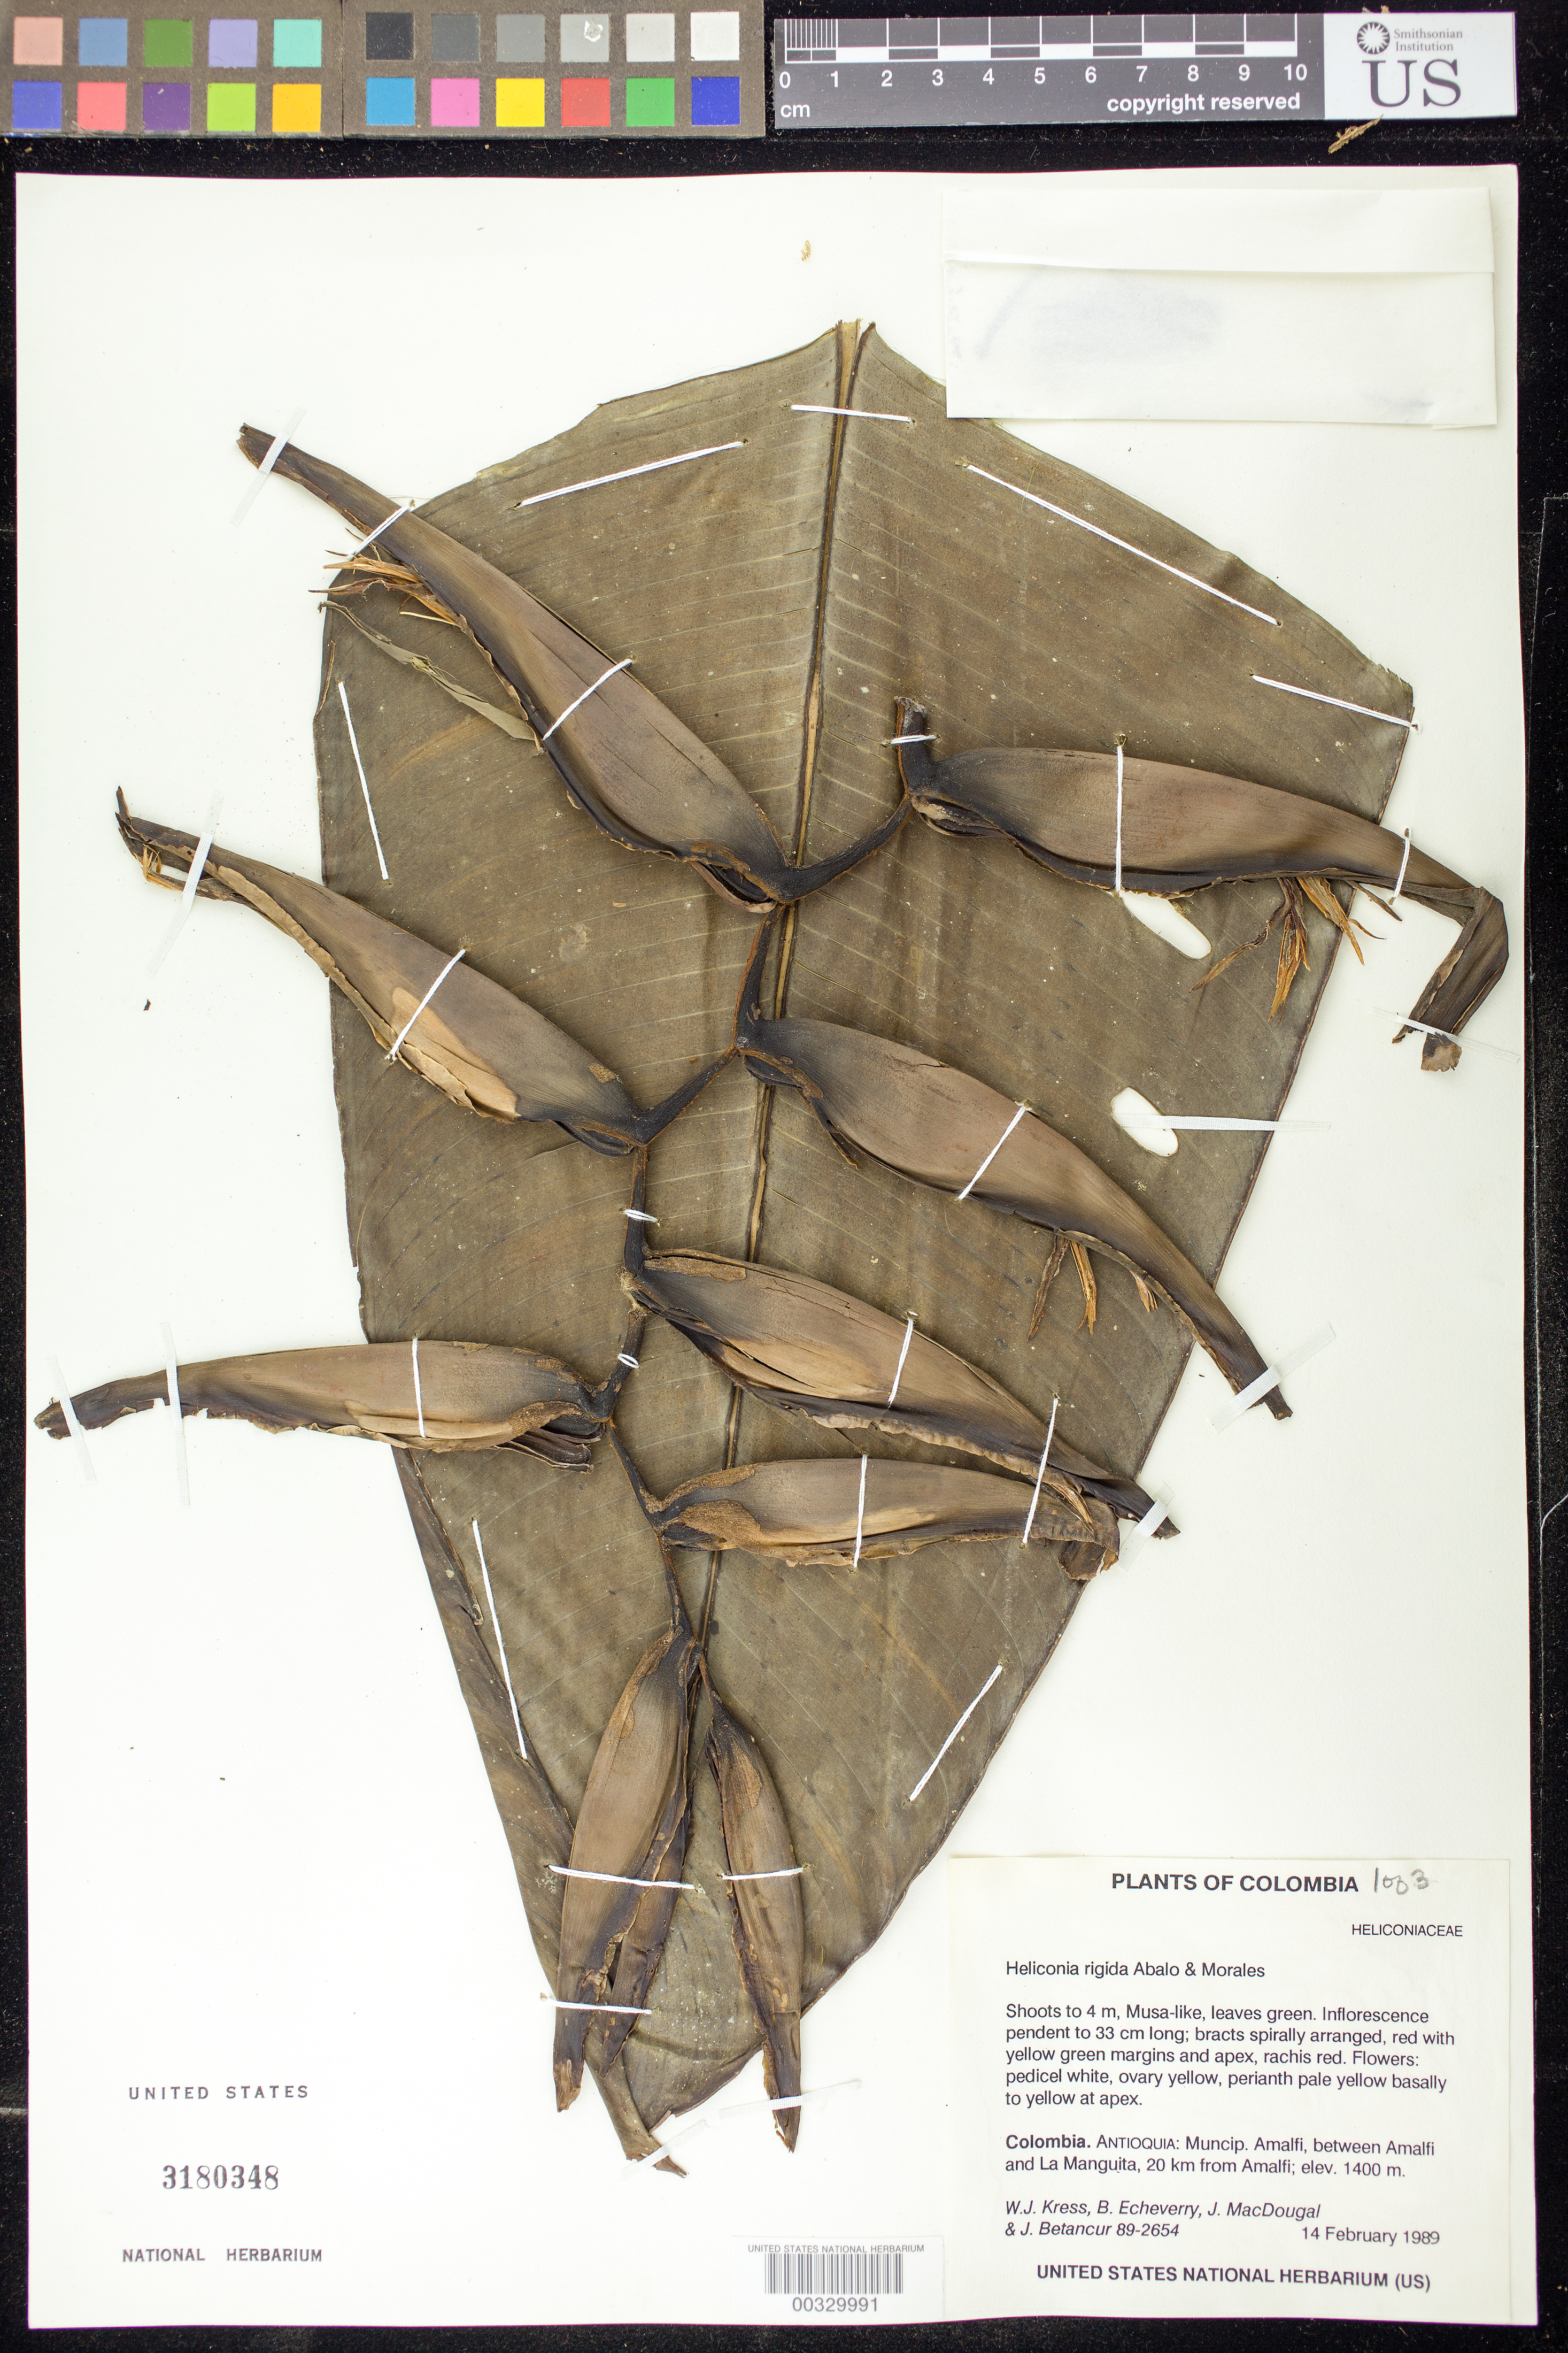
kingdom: Plantae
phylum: Tracheophyta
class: Liliopsida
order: Zingiberales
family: Heliconiaceae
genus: Heliconia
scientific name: Heliconia rigida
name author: Abalo & G. Morales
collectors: W. J. Kress, B. Echeverry, J. M. MacDougal & J. C. Betancur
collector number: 89-2654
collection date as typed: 14 Feb 1989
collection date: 1989-02-14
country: Colombia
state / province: Antioquia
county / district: Amalfi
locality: Mun of Amalfi, between Amalfi and la Manguita, 20 km from Amalfi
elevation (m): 1400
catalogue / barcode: US 3180348